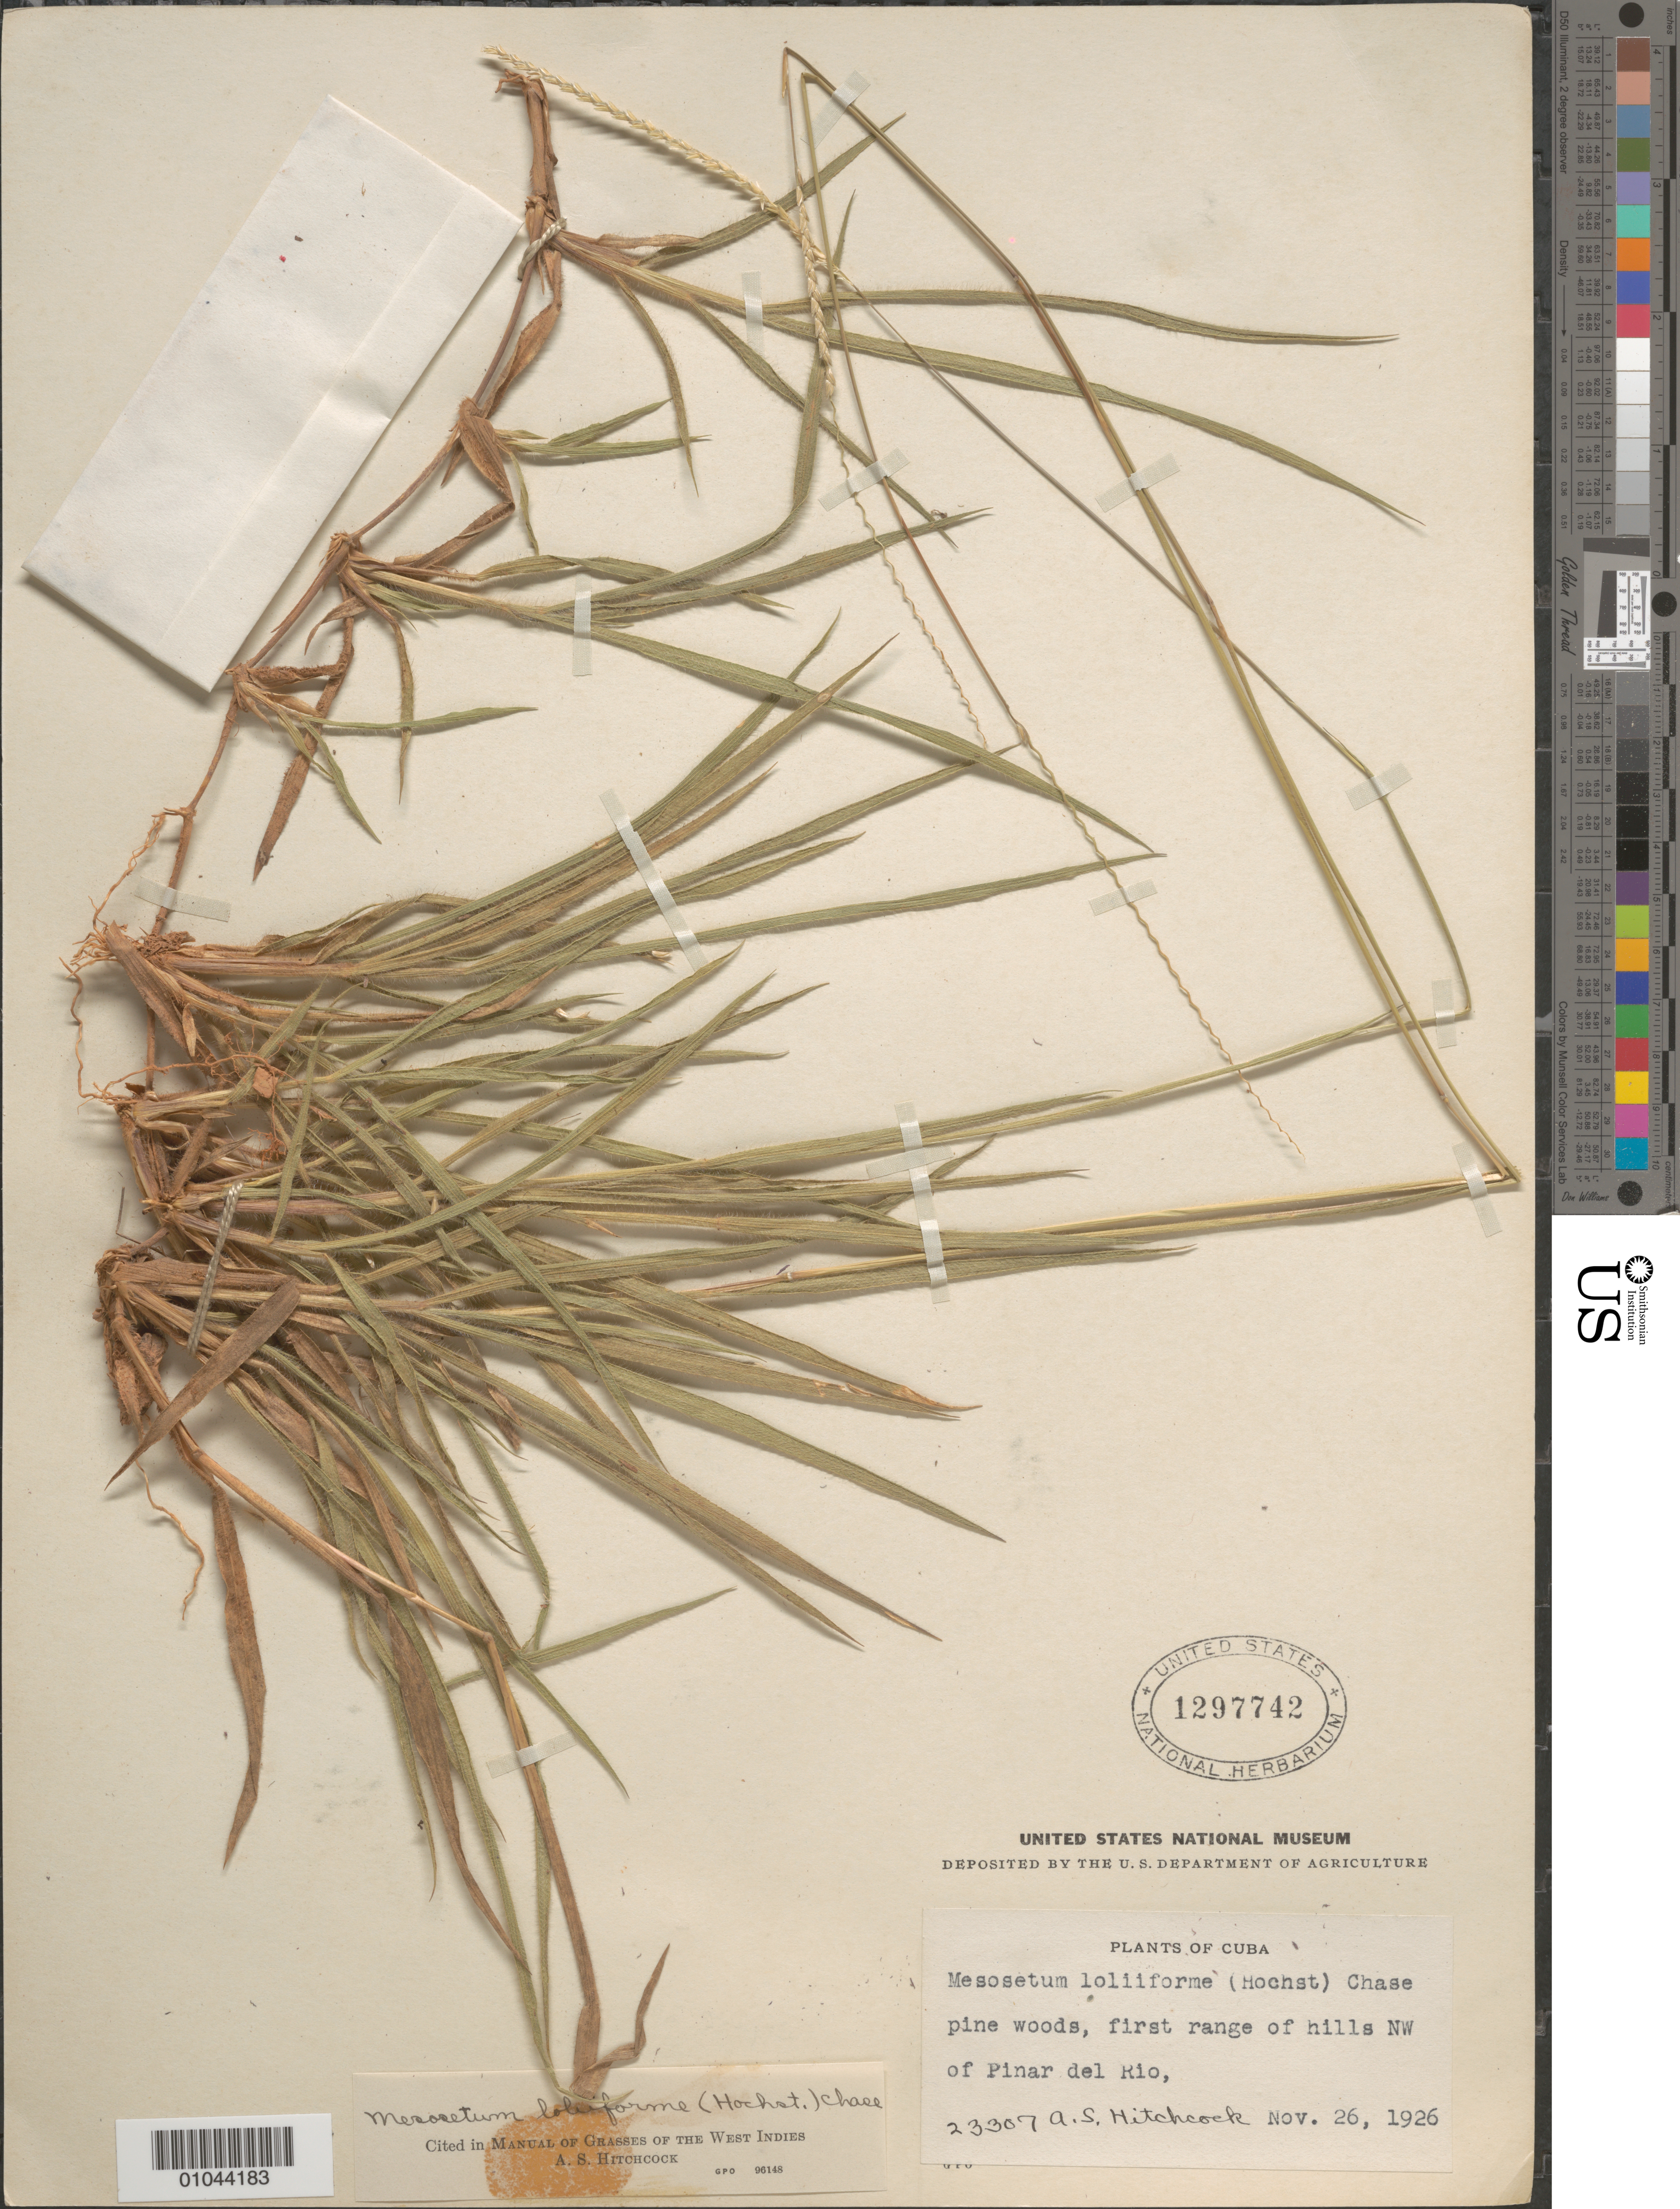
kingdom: Plantae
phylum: Tracheophyta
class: Liliopsida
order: Poales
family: Poaceae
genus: Mesosetum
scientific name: Mesosetum loliiforme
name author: (Hochst. ex Steud.) Chase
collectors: A. S. Hitchcock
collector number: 23307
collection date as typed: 26 Nov 1926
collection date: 1926-11-26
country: Cuba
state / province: Pinar del Rio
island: Cuba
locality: First range of hills NW of Pinar del Rio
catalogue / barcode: US 1297742